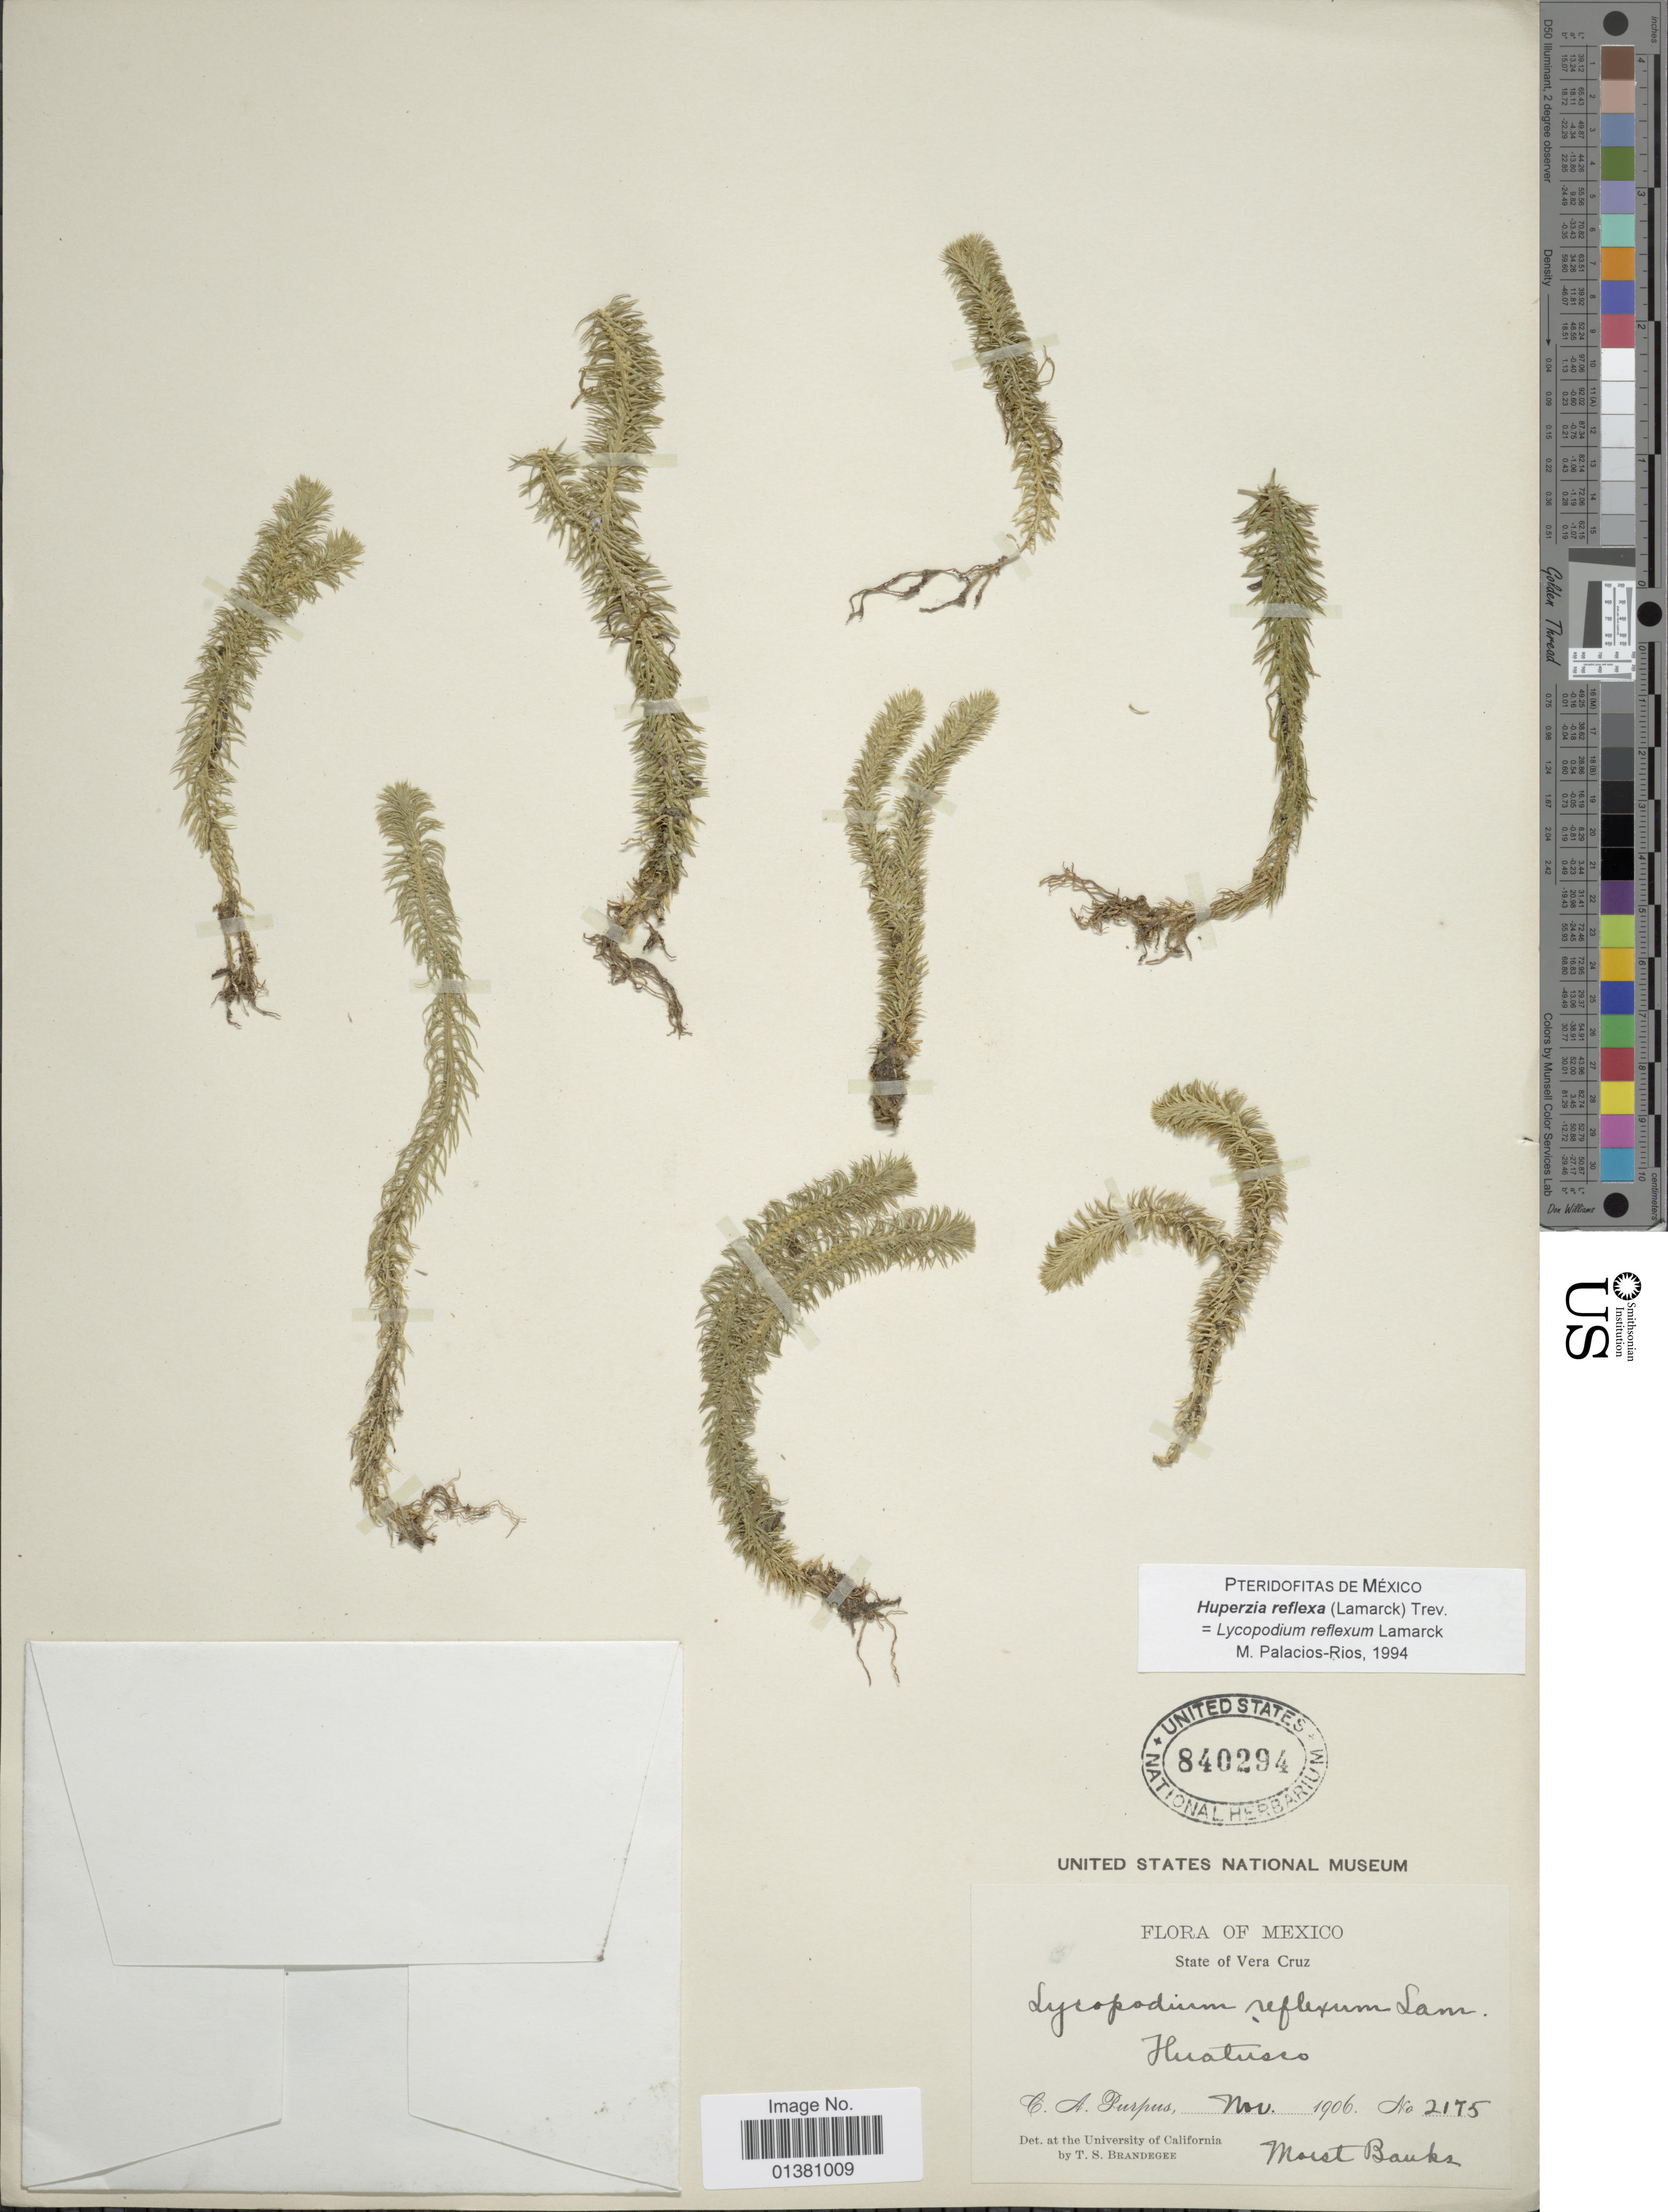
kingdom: Plantae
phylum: Tracheophyta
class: Lycopodiopsida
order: Lycopodiales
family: Lycopodiaceae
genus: Phlegmariurus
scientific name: Phlegmariurus reflexus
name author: (Lam.) B. Øllg.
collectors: C. A. Purpus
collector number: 2175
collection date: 1906-11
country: Mexico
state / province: Veracruz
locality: State of Vera Cruz, Huatusco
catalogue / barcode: US 840294